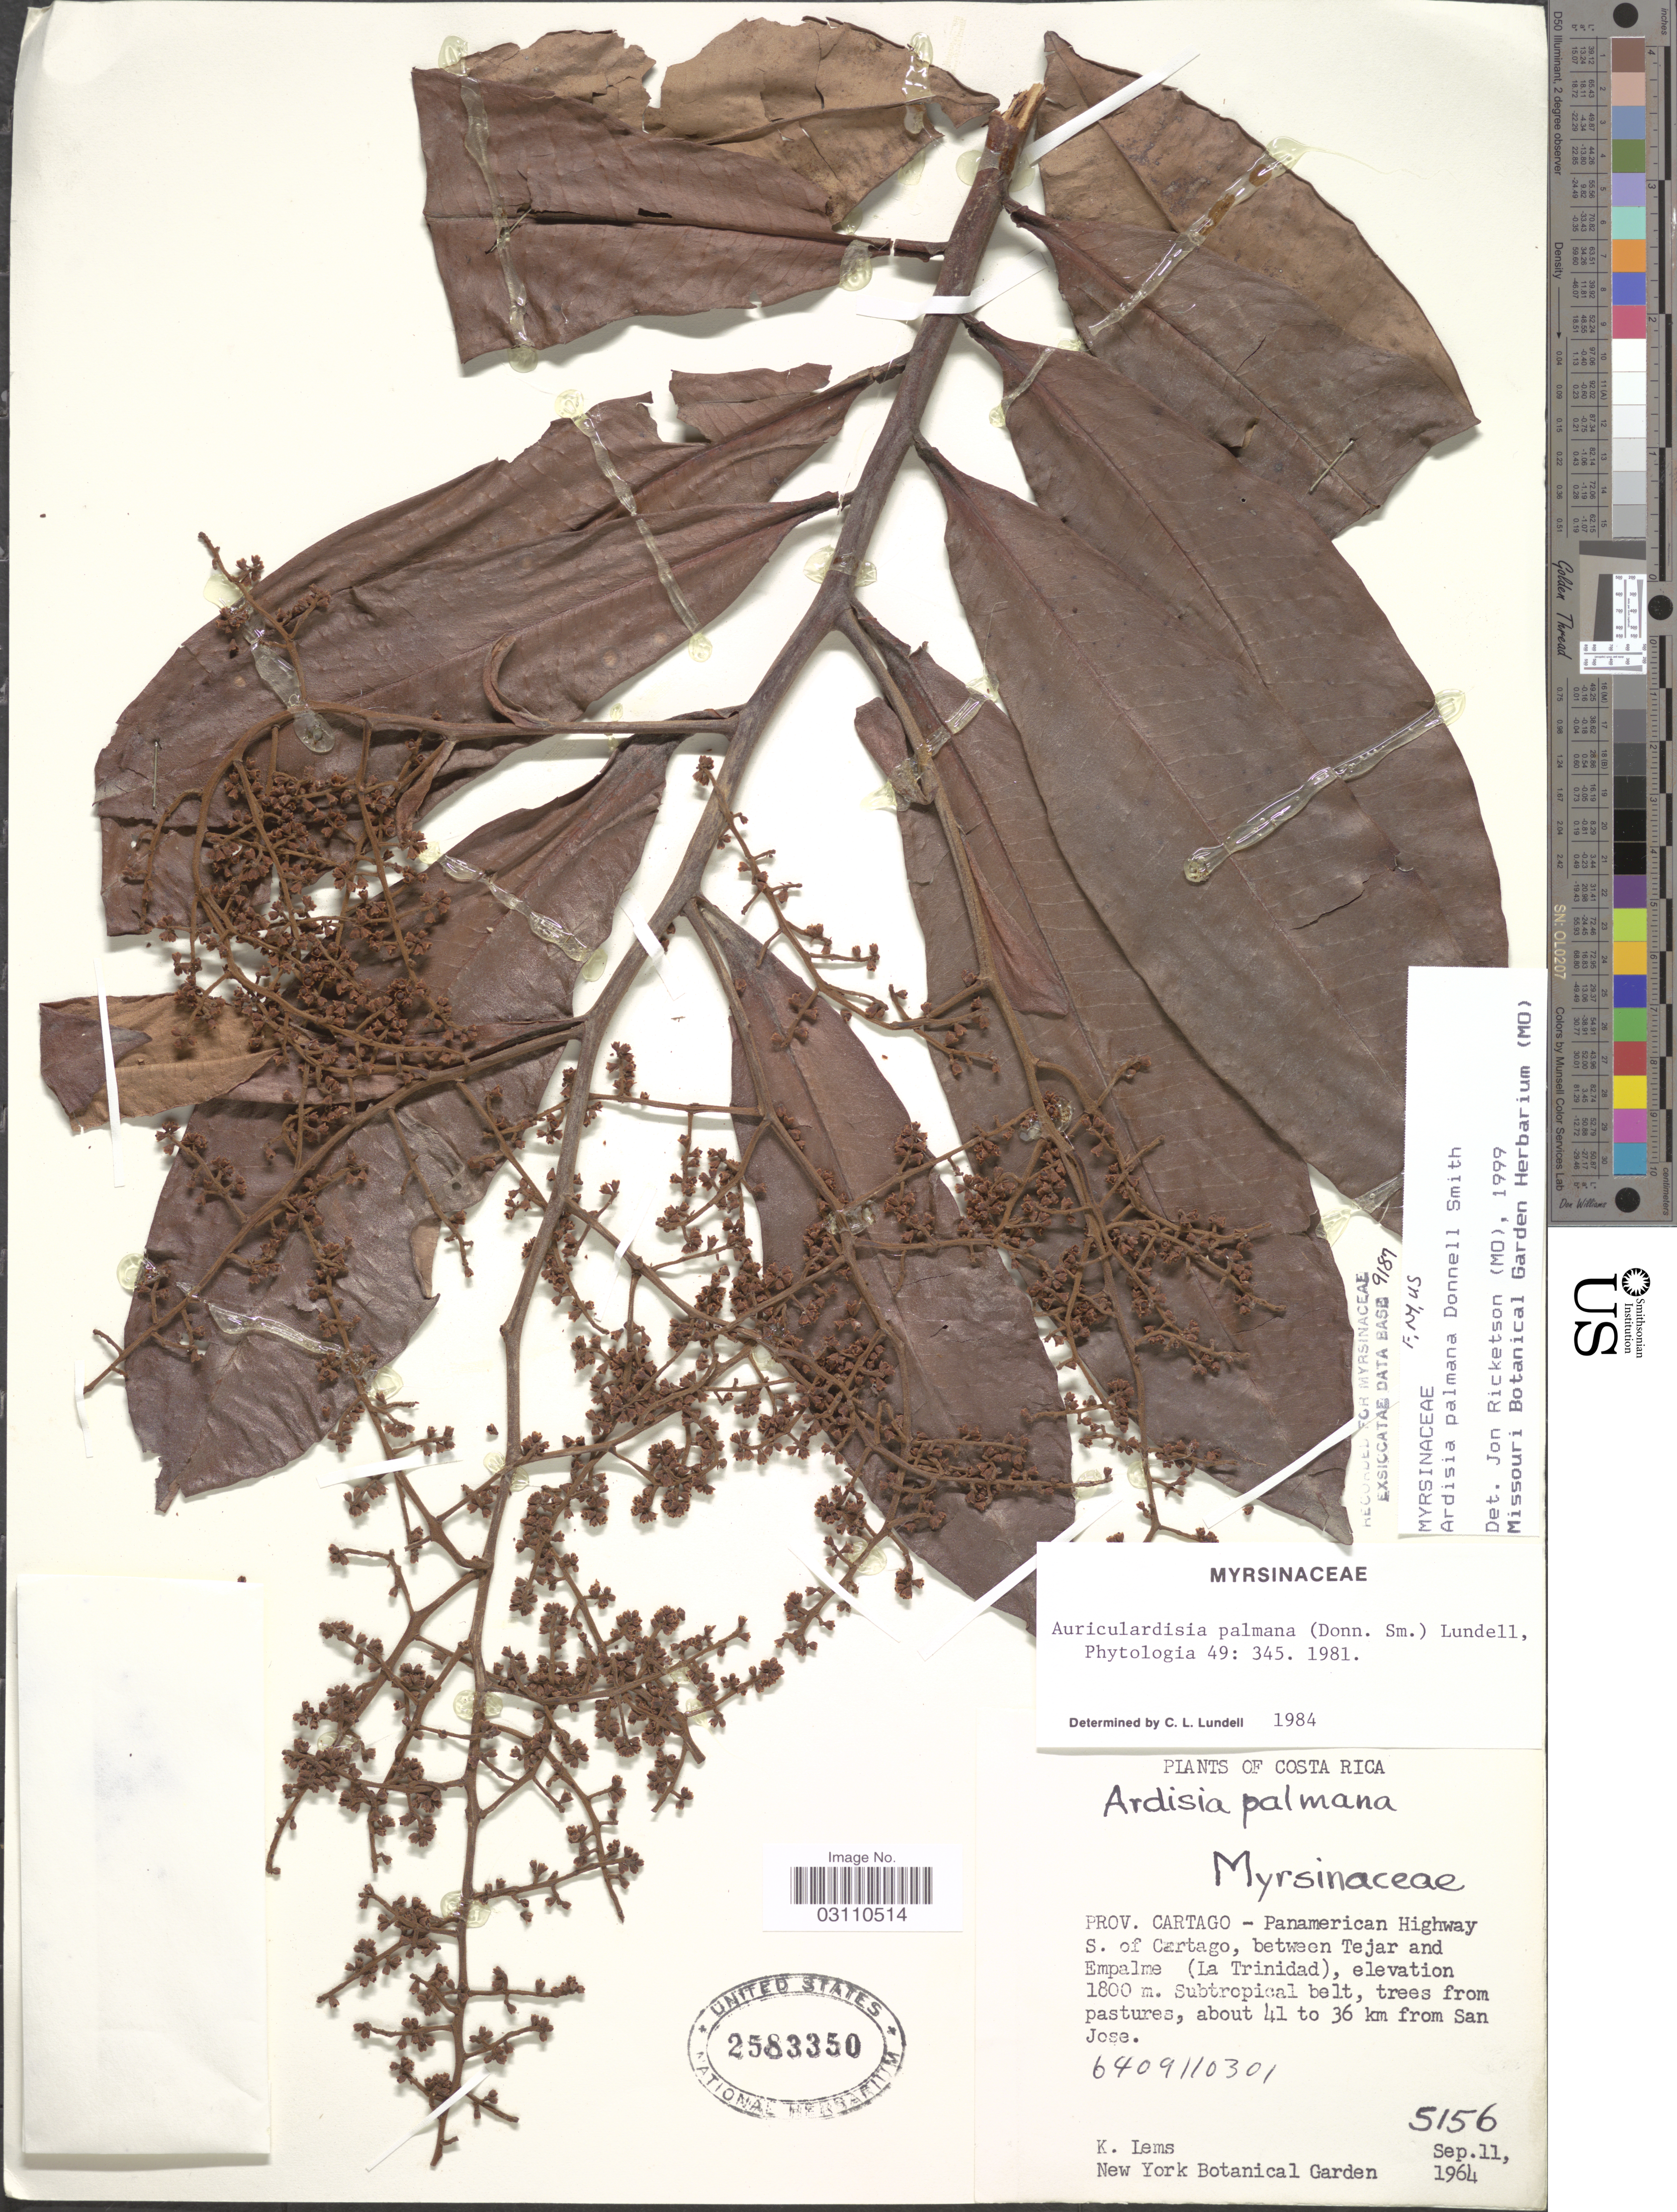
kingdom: Plantae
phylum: Tracheophyta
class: Magnoliopsida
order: Ericales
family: Primulaceae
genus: Ardisia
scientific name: Ardisia palmana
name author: Donn. Sm.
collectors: K. Lems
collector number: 5156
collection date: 1964-09-11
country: Costa Rica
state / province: Cartago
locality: Panamerican Highway S. of Cartago, between Tejar and Empalme (La Trinidad). About 41 to 36 km from San Jose.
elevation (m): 1800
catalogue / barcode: US 2583350